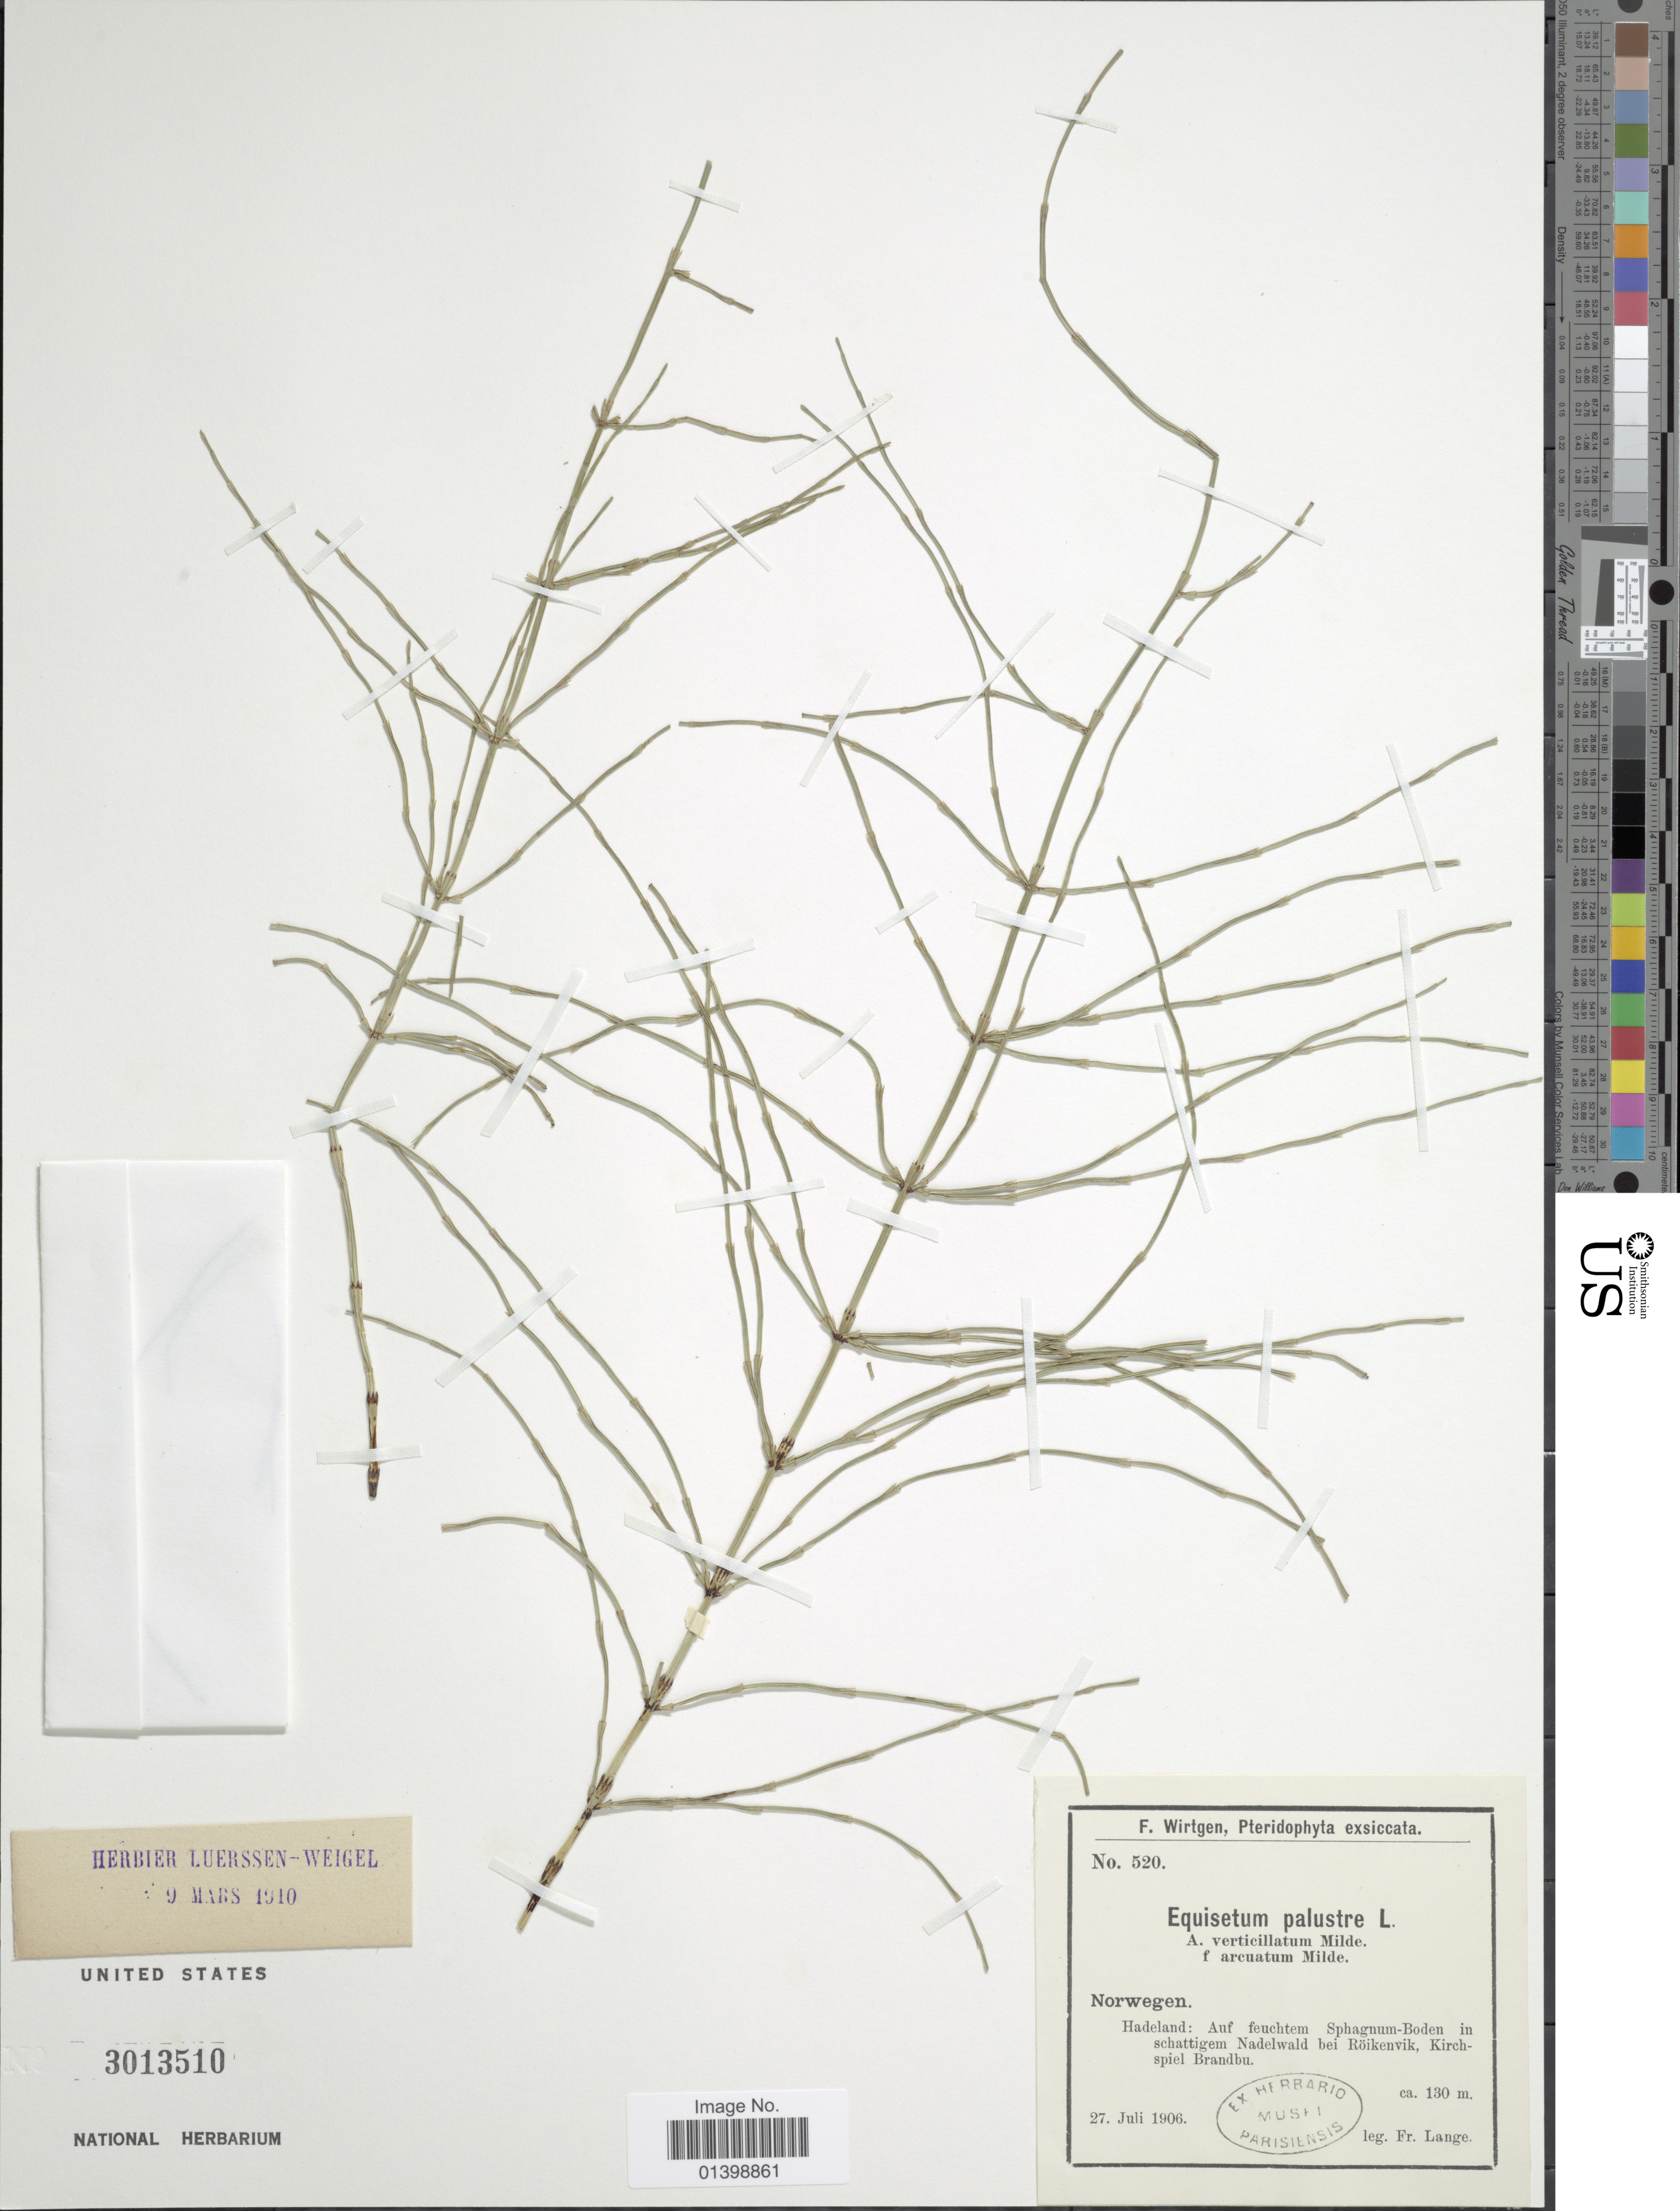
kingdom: Plantae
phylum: Tracheophyta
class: Polypodiopsida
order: Equisetales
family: Equisetaceae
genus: Equisetum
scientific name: Equisetum palustre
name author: L.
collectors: F. Lange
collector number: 520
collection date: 1906-07-27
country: Norway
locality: Hadeland: Auf feuchtem Sphagnum-Boden in schattigen Nadelwald bei Röikenvik, Kirchspiel Brandbu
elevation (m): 130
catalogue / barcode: US 3013510